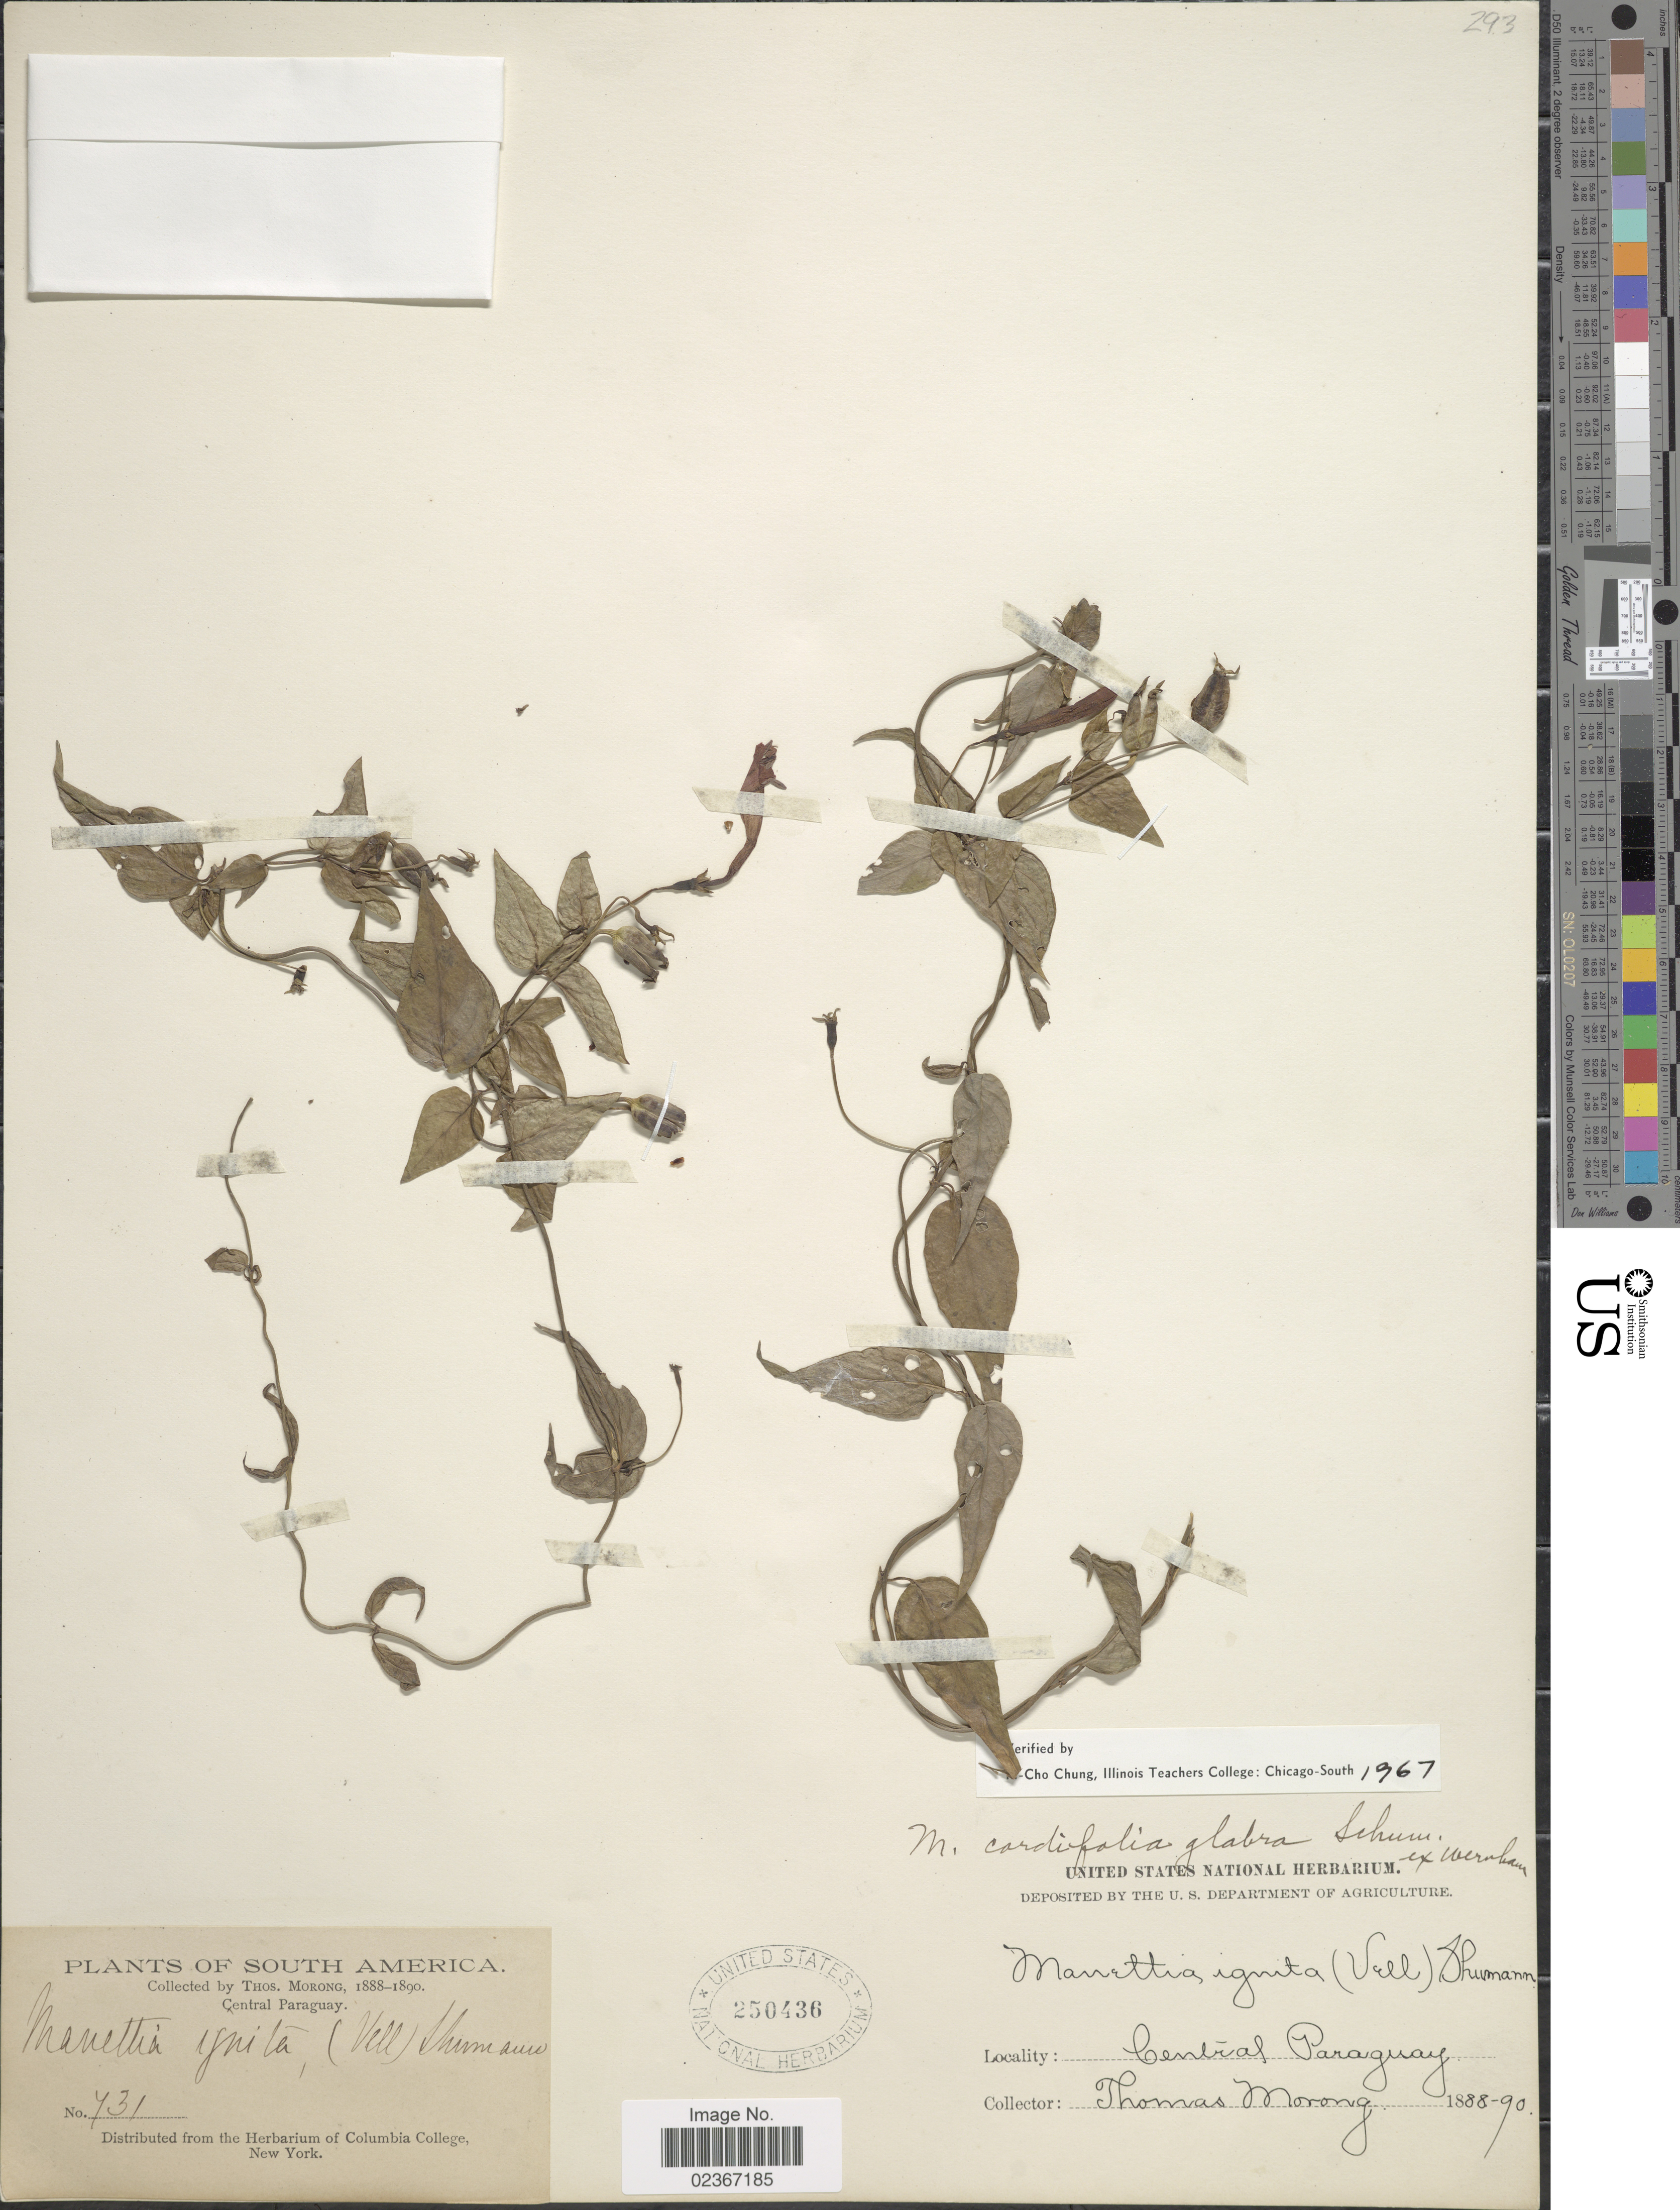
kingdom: Plantae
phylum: Tracheophyta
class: Magnoliopsida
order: Gentianales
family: Rubiaceae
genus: Manettia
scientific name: Manettia cordifolia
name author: Mart.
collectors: ex herb. T. Morong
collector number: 731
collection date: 1888/1890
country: Paraguay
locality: Central Paraguay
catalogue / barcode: US 250436